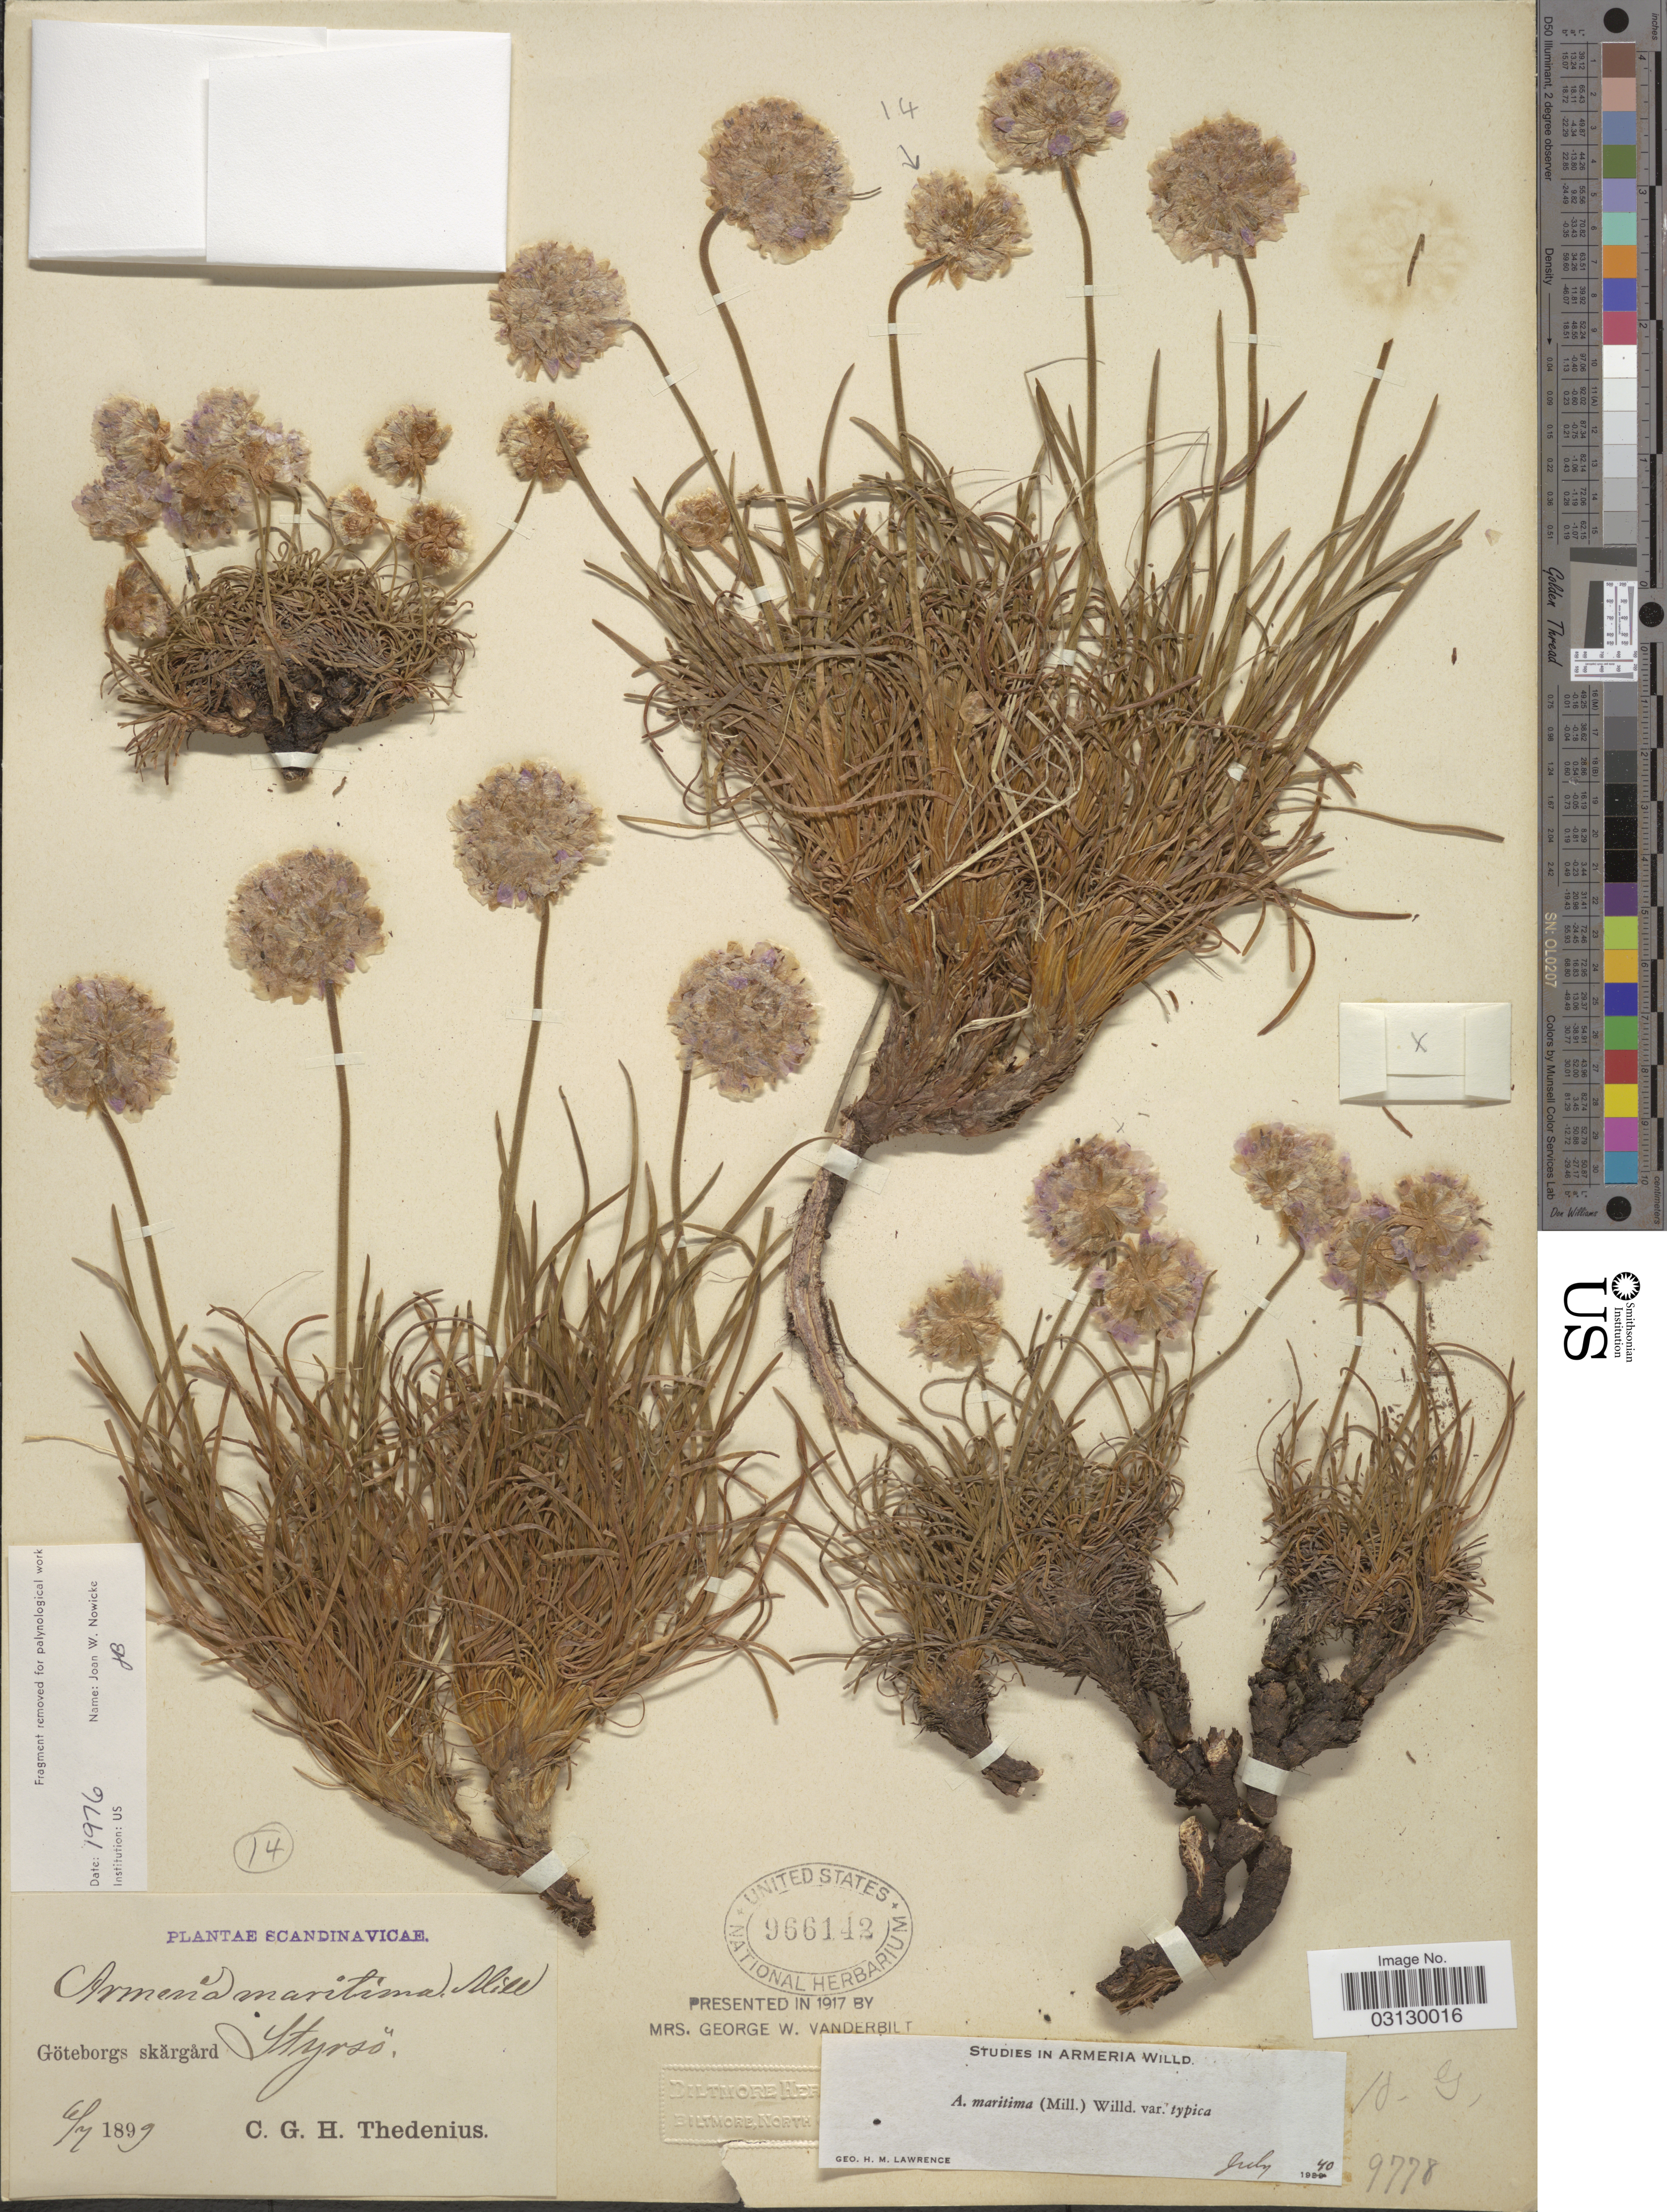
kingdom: Plantae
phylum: Tracheophyta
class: Magnoliopsida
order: Caryophyllales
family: Plumbaginaceae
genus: Armeria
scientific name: Armeria maritima subsp. maritima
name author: (Mill.) Willd.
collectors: C. Thedenius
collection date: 1899-07-06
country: Sweden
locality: Göteborgs skărgård, Styrsö.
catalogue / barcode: US 966142